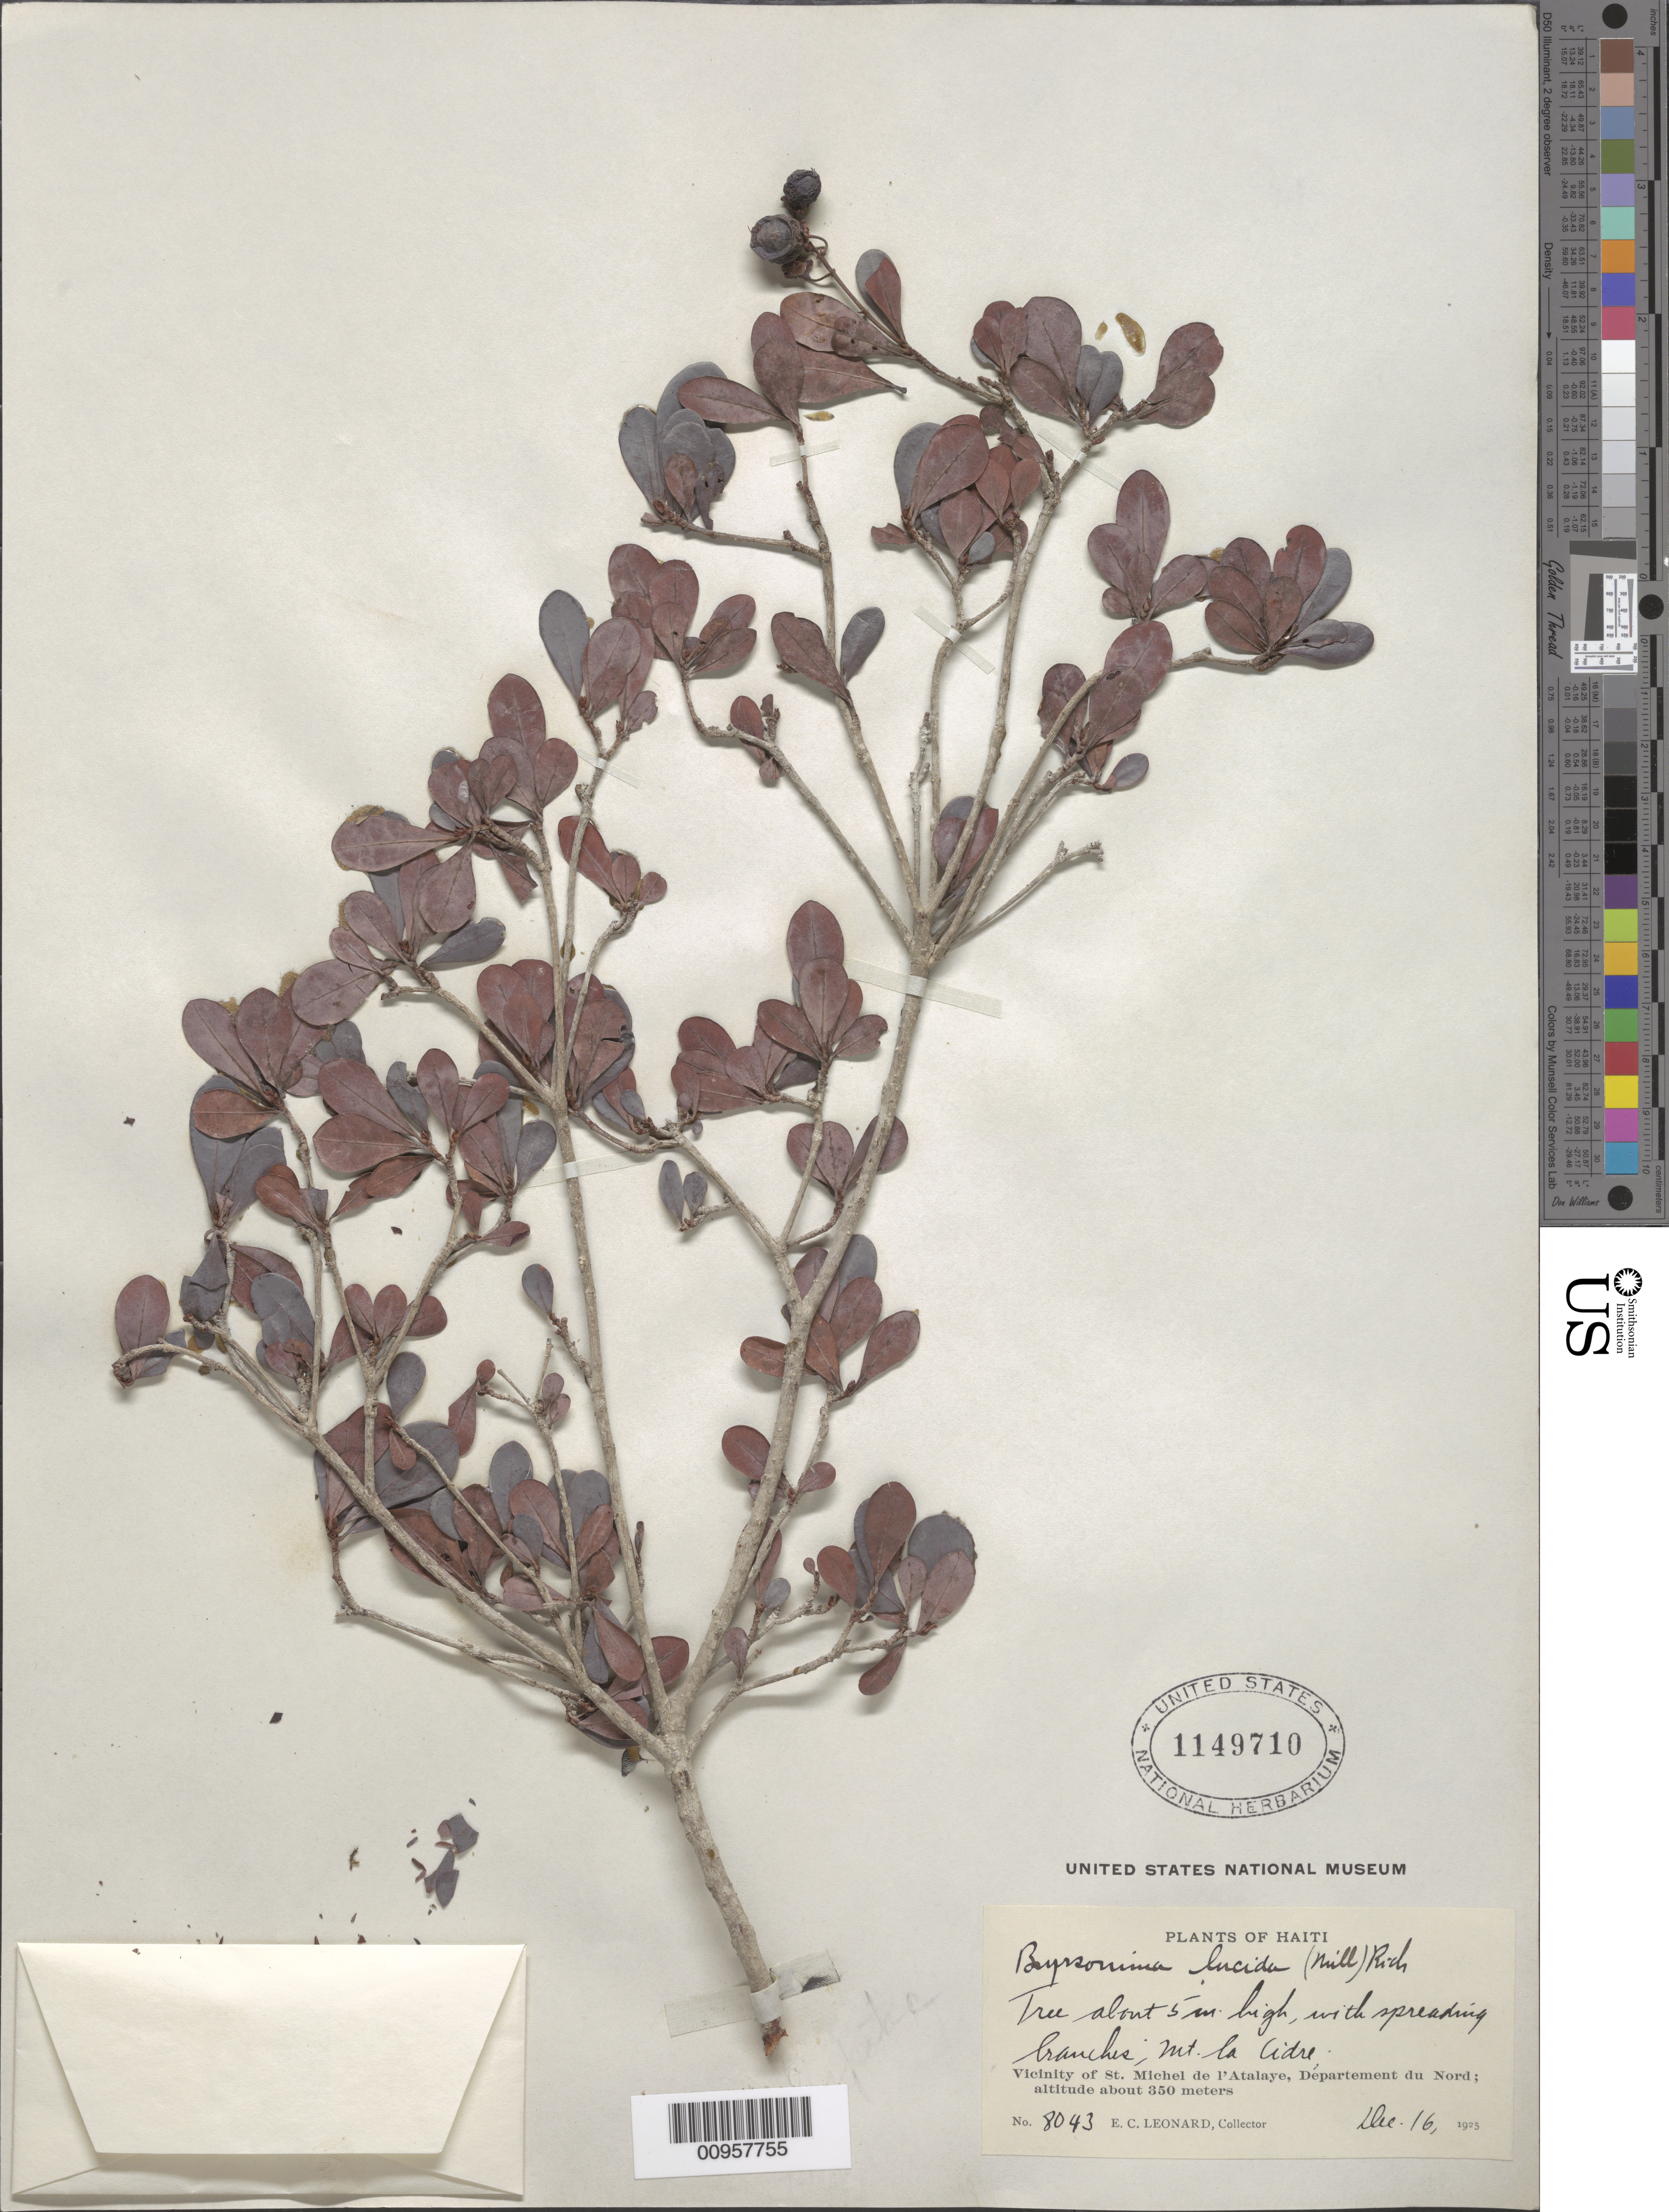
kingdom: Plantae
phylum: Tracheophyta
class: Magnoliopsida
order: Malpighiales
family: Malpighiaceae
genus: Byrsonima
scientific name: Byrsonima lucida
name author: (Mill.) DC.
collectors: E. C. Leonard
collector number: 8043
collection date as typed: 16 Dec 1925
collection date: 1925-12-16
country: Haiti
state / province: Nord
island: Hispaniola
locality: Vicinity of St. Michel de l'Atalaye, Mt. la Cidre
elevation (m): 350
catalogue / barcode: US 1149710